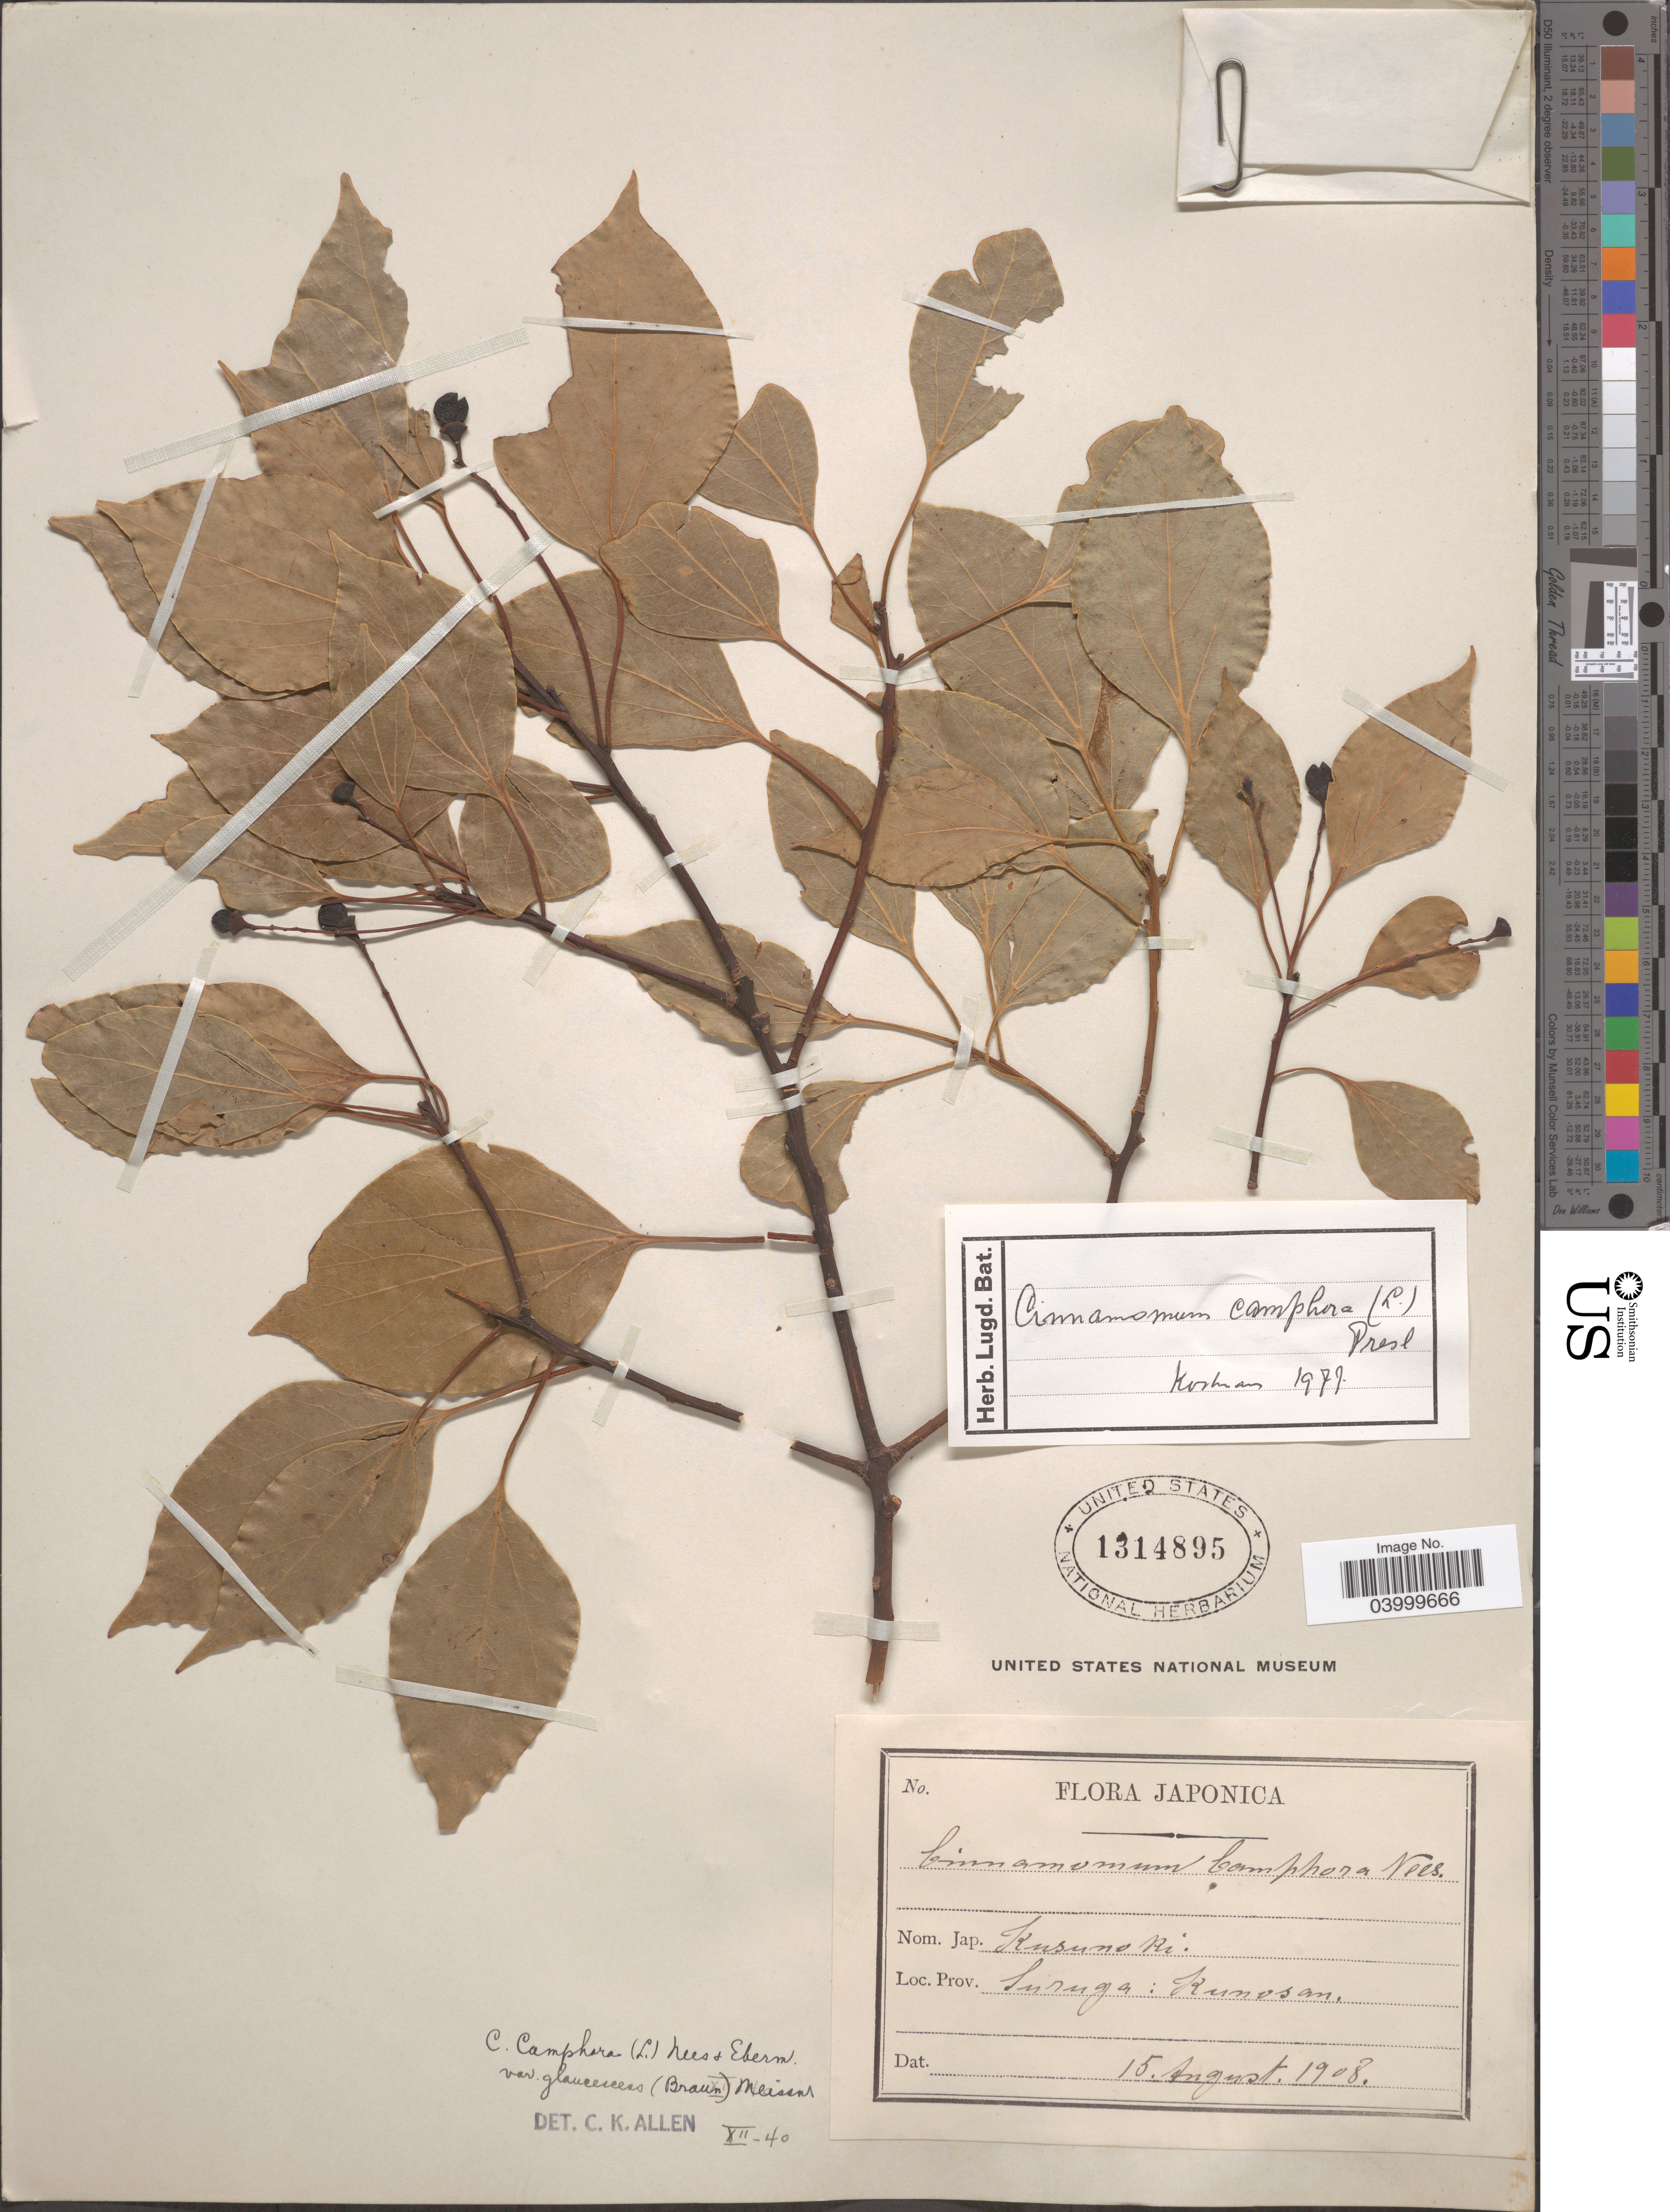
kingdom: Plantae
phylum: Tracheophyta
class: Magnoliopsida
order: Laurales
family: Lauraceae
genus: Cinnamomum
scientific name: Cinnamomum camphora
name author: (L.) J. Presl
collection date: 1908-08-15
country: Japan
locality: Suruga: Kunosan.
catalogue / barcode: US 1314895